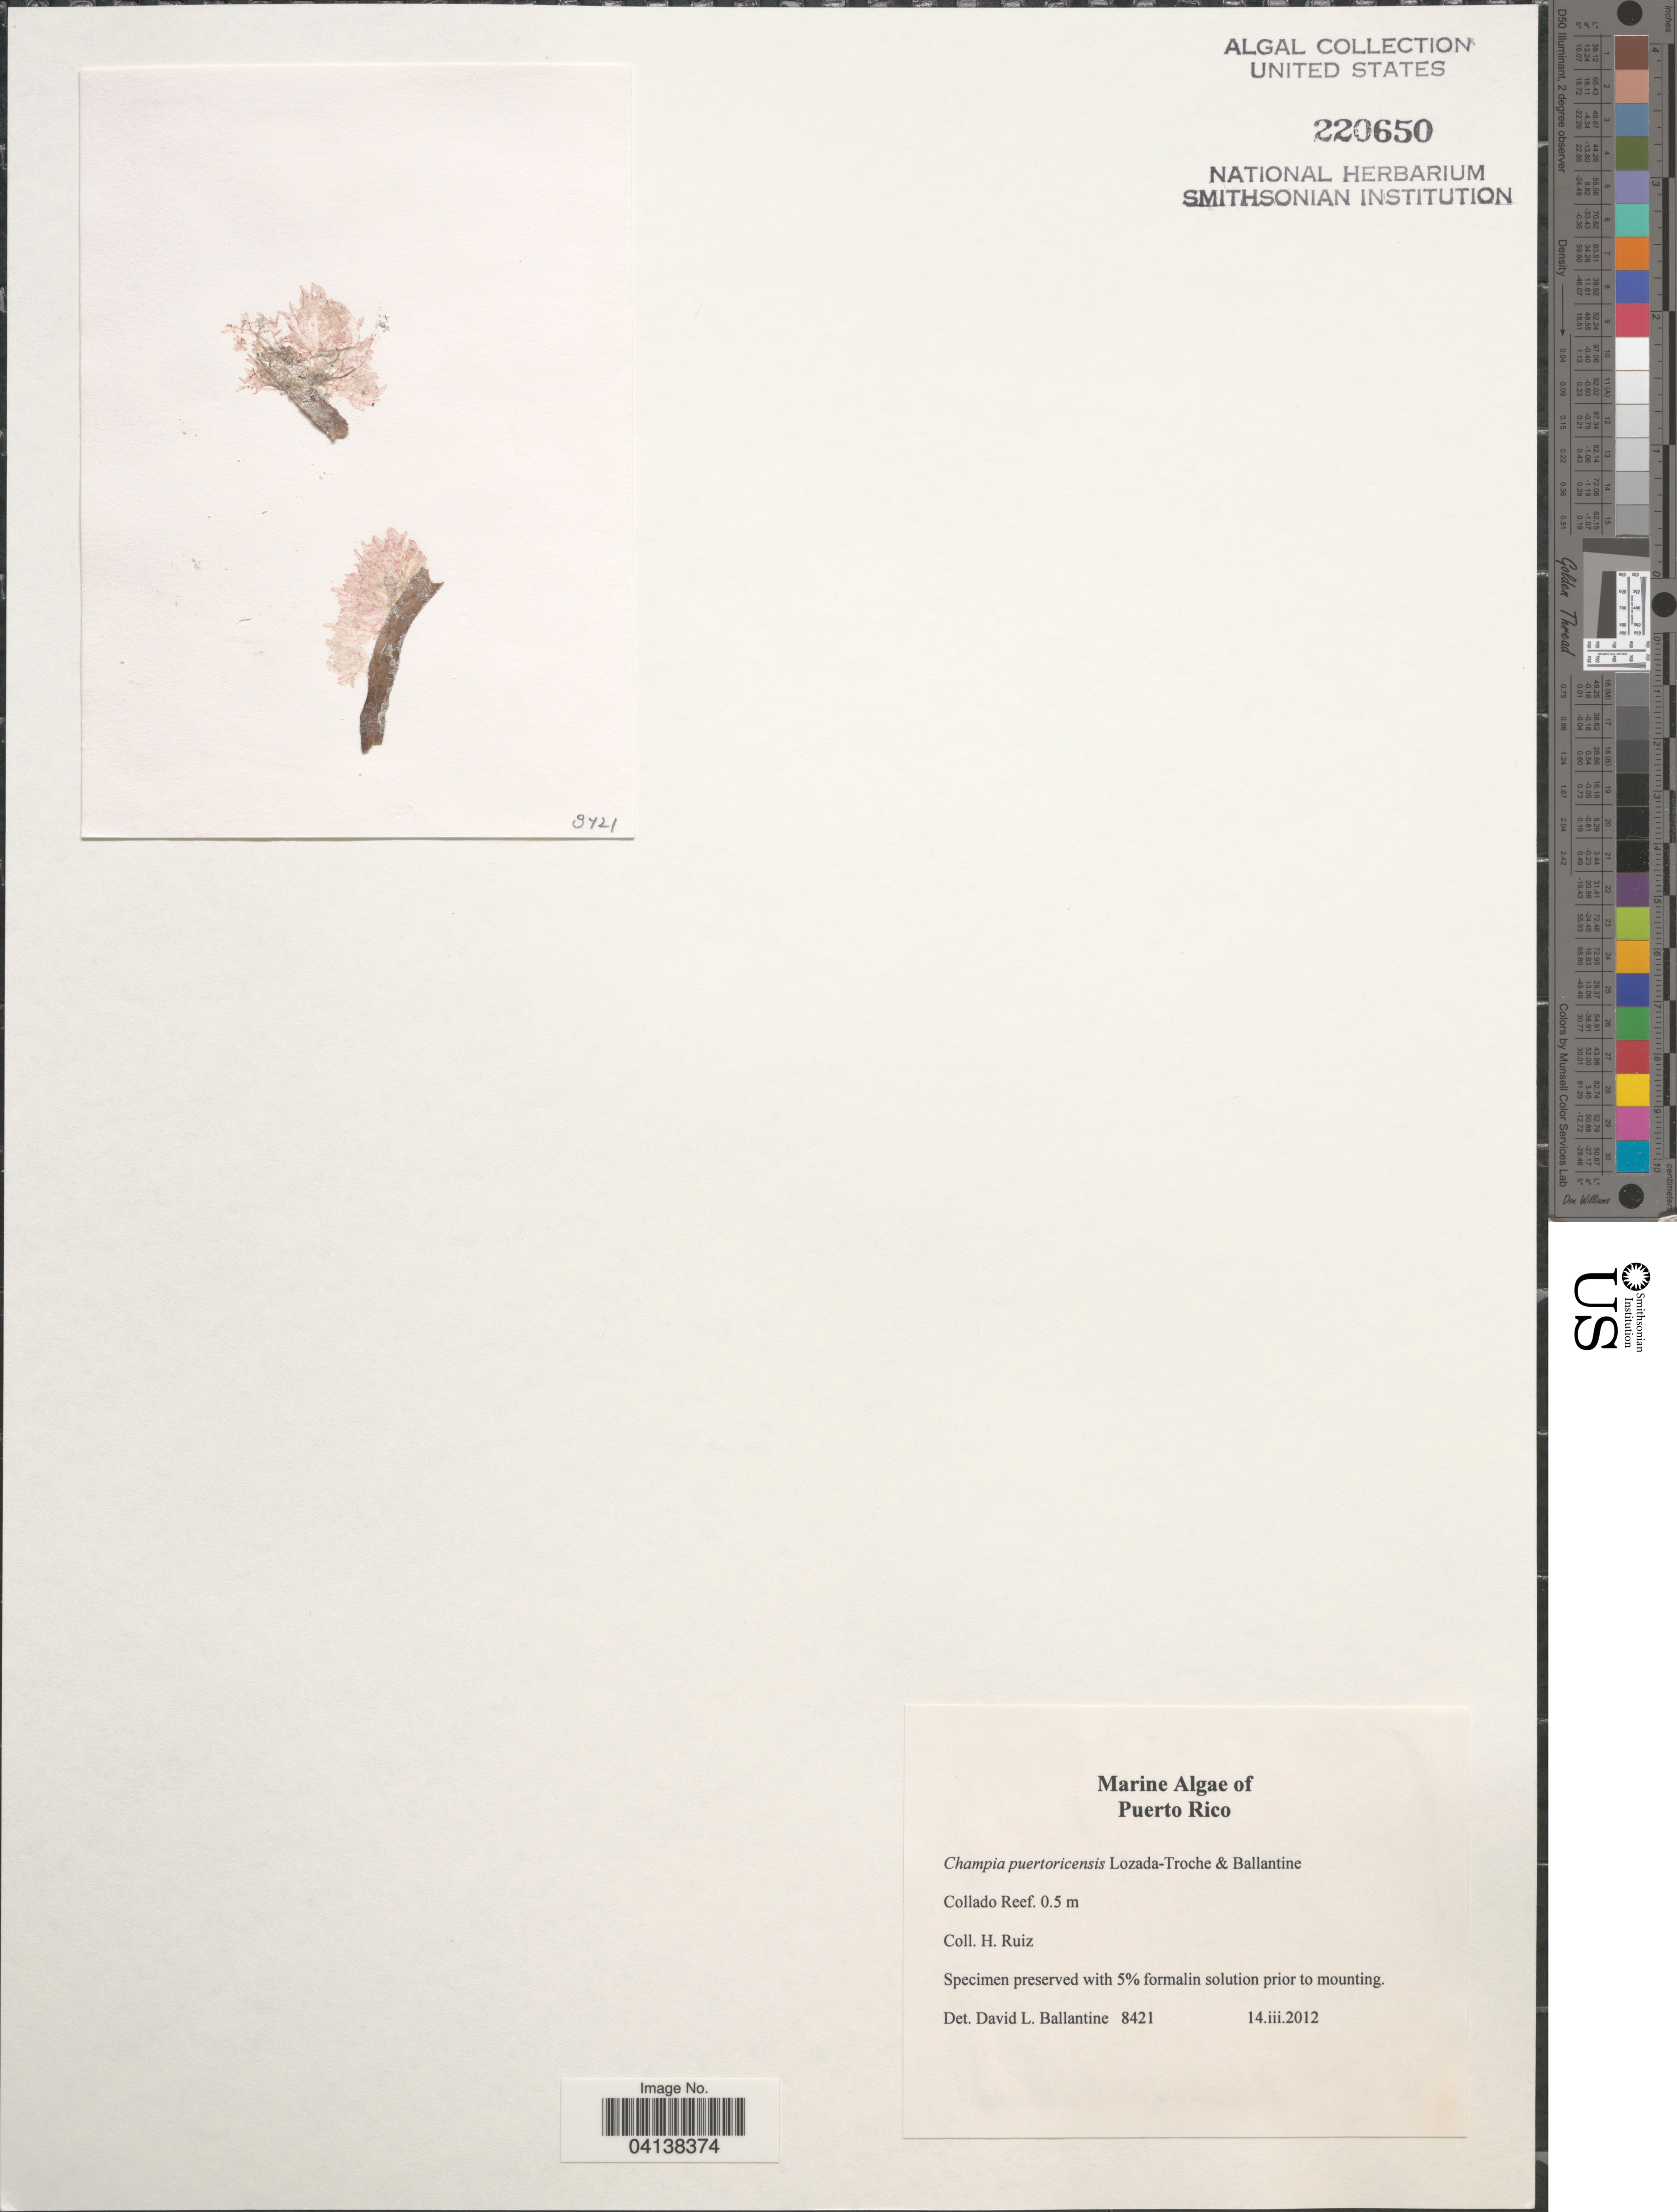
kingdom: Plantae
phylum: Rhodophyta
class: Florideophyceae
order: Rhodymeniales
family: Champiaceae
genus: Champia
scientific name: Champia puertoricensis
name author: C.Lozada-Troche & D.L. Ballant.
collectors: H. Ruiz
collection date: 2012-03-14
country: Puerto Rico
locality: Collado Reef.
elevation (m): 0.5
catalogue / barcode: US 220650